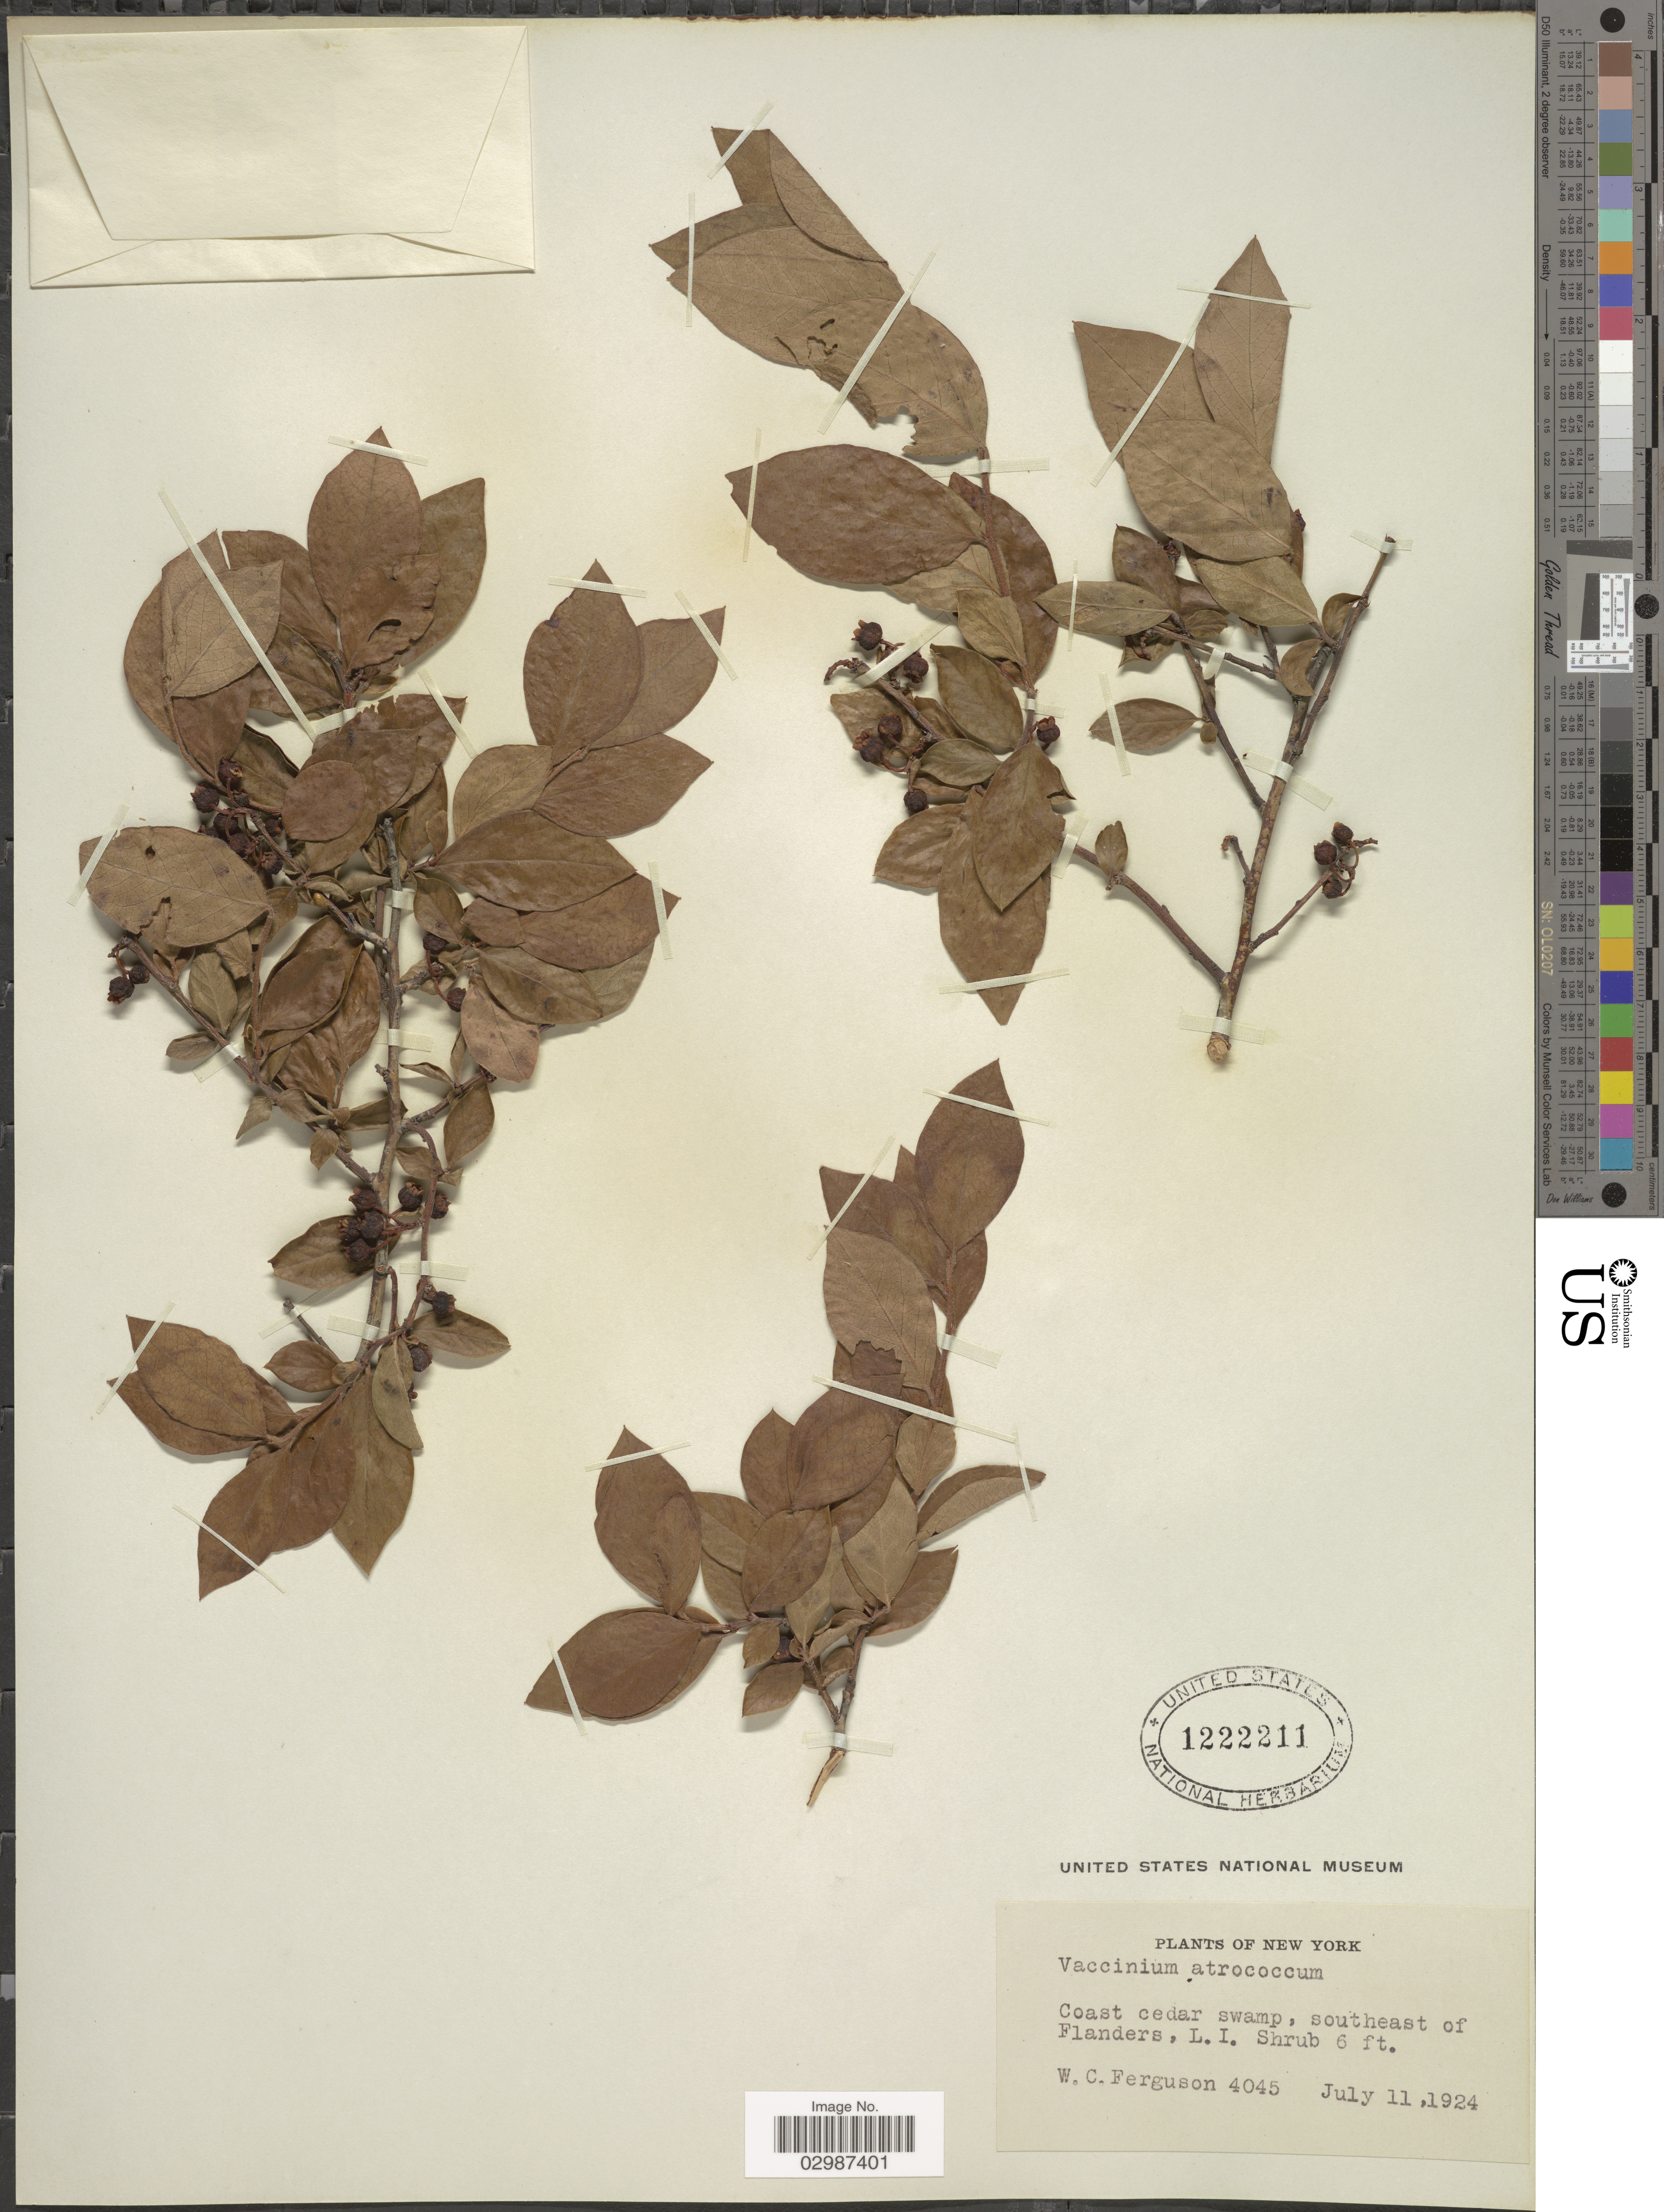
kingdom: Plantae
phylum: Tracheophyta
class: Magnoliopsida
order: Ericales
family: Ericaceae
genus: Vaccinium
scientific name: Vaccinium atrococcum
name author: (A. Gray) A. Heller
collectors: W. Ferguson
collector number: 4045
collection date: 1924-07-11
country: United States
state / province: New York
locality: Coast cedar swamp, southeast of Flanders, L.I.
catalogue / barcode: US 1222211